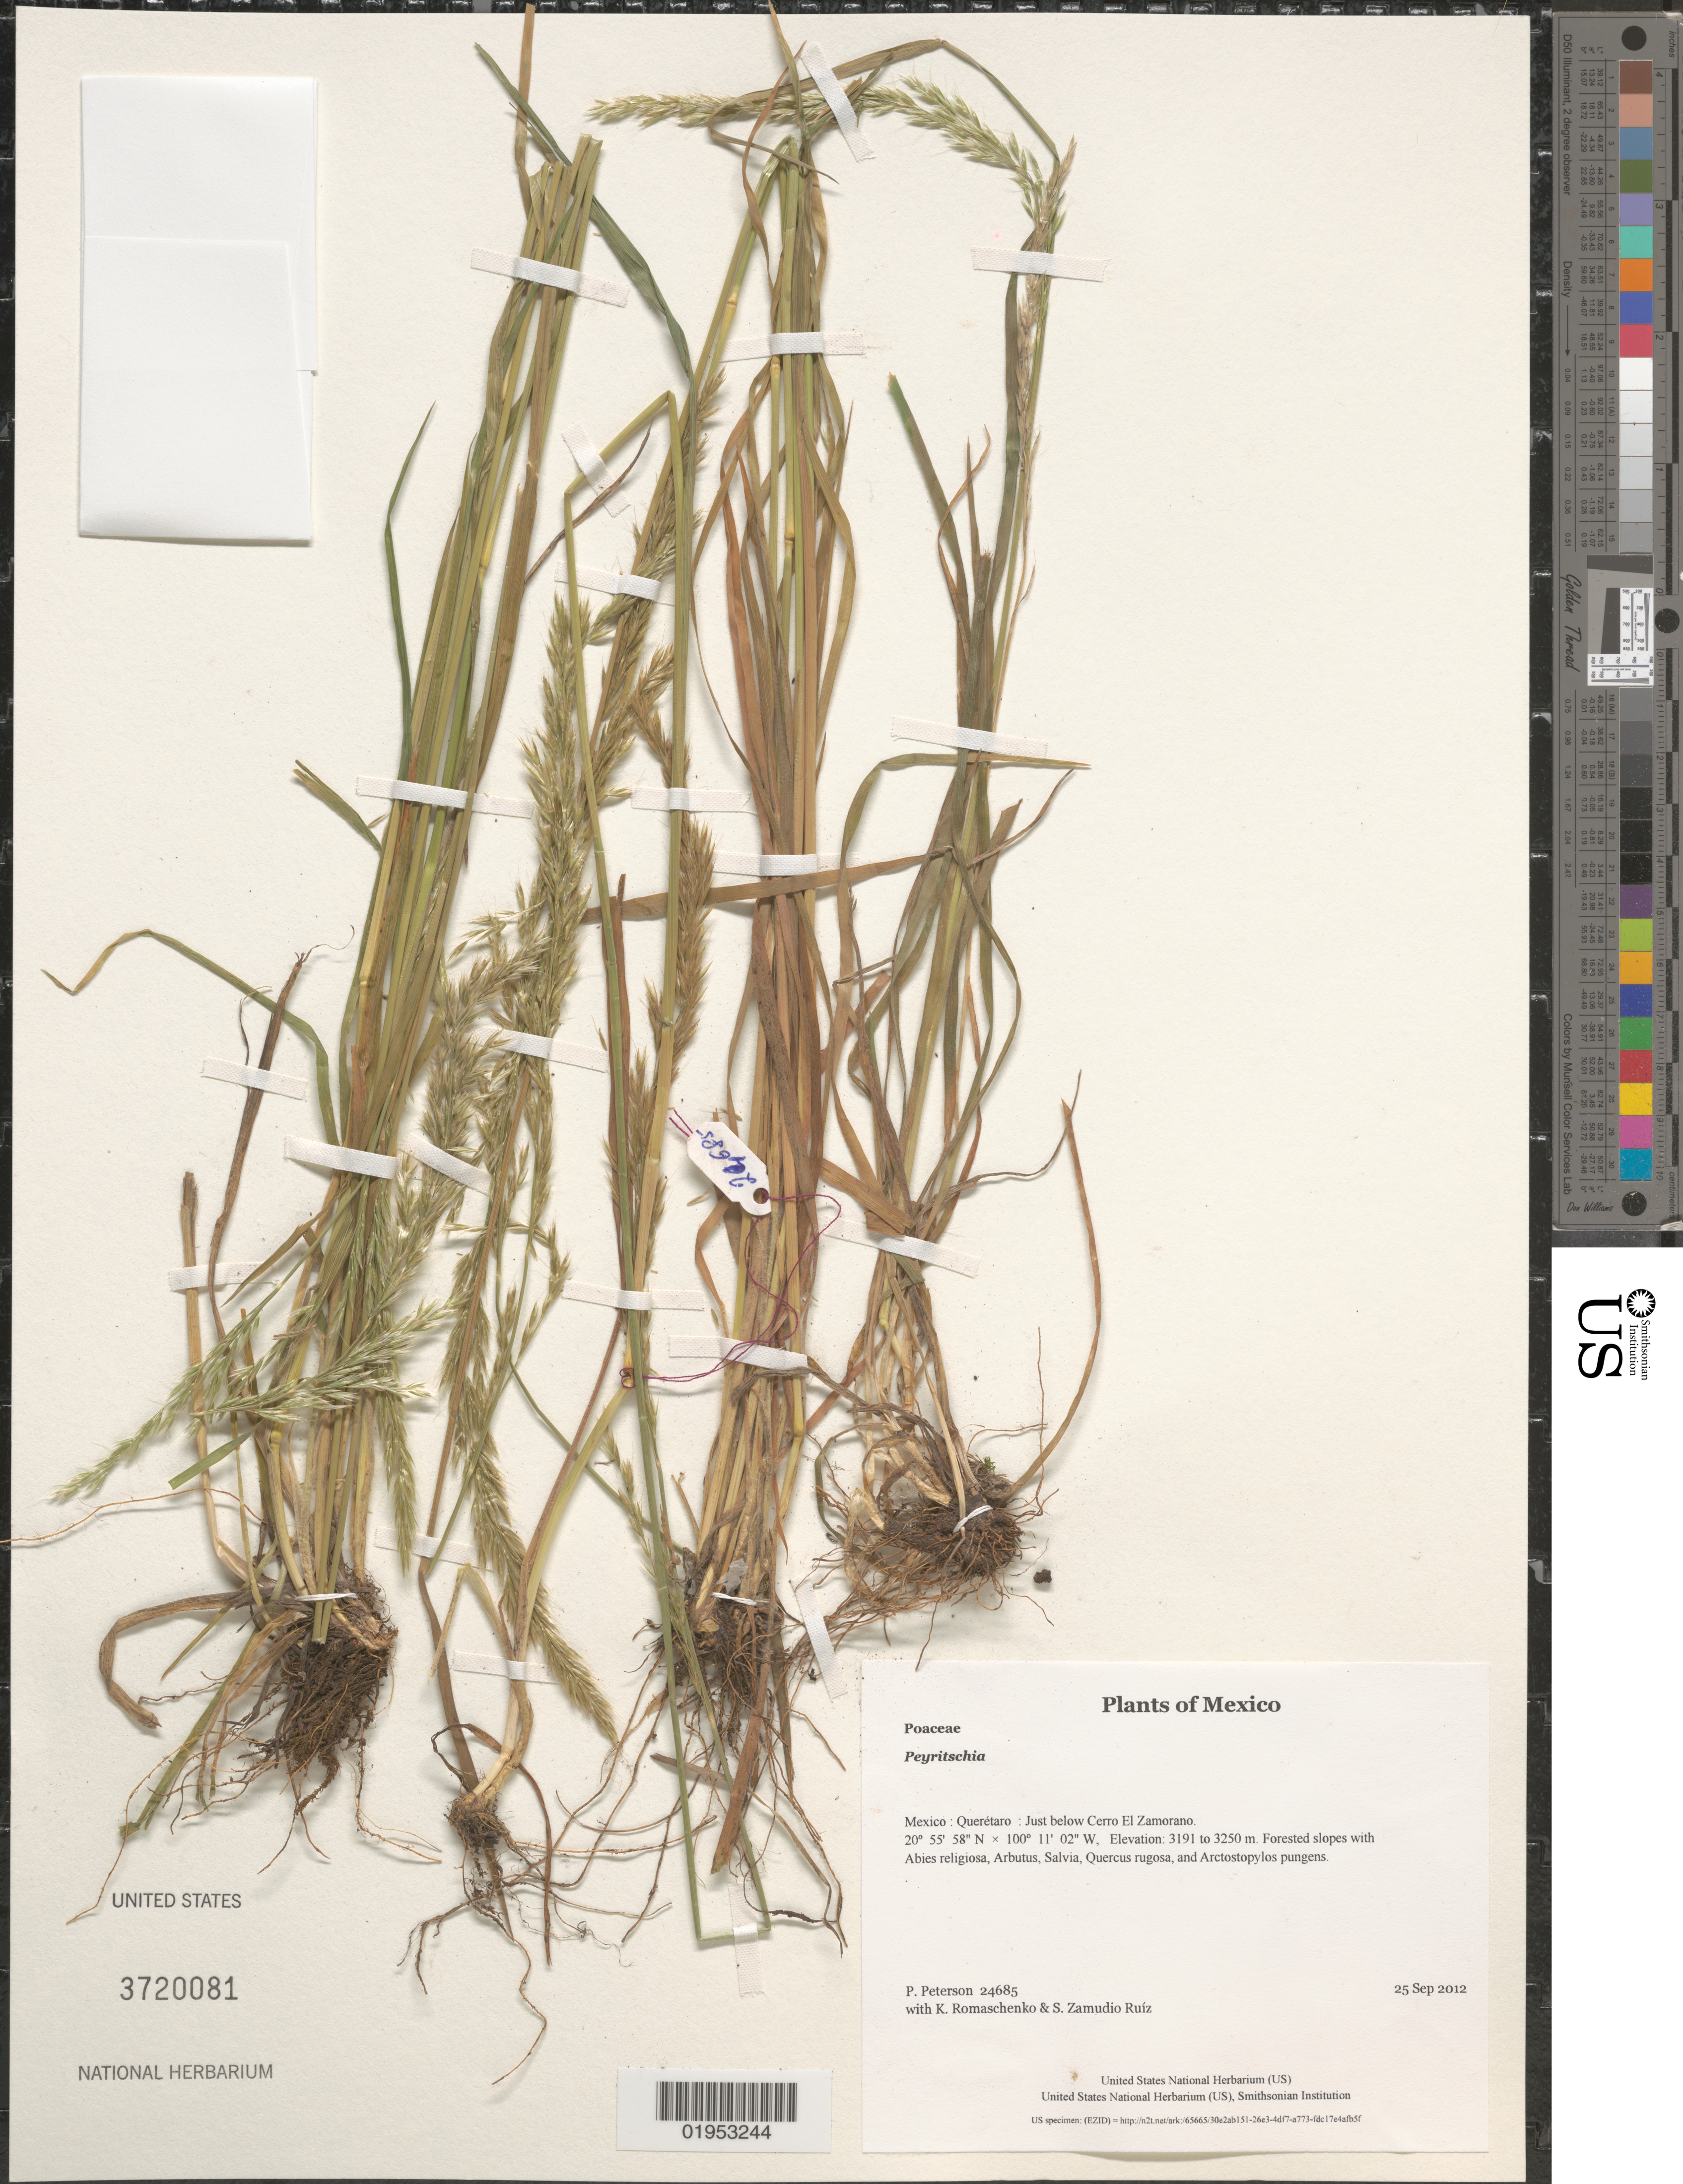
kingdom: Plantae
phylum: Tracheophyta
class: Liliopsida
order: Poales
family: Poaceae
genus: Peyritschia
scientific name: Peyritschia sp.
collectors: P. M. Peterson, K. Romaschenko & S. Zamudio Ruíz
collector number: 24685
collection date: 2012-09-25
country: Mexico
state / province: Querétaro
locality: Just below Cerro El Zamorano.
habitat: Forested slopes with Abies religiosa, Arbutus, Salvia, Quercus rugosa, and Arctostopylos pungens.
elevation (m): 3191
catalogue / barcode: US 3720081